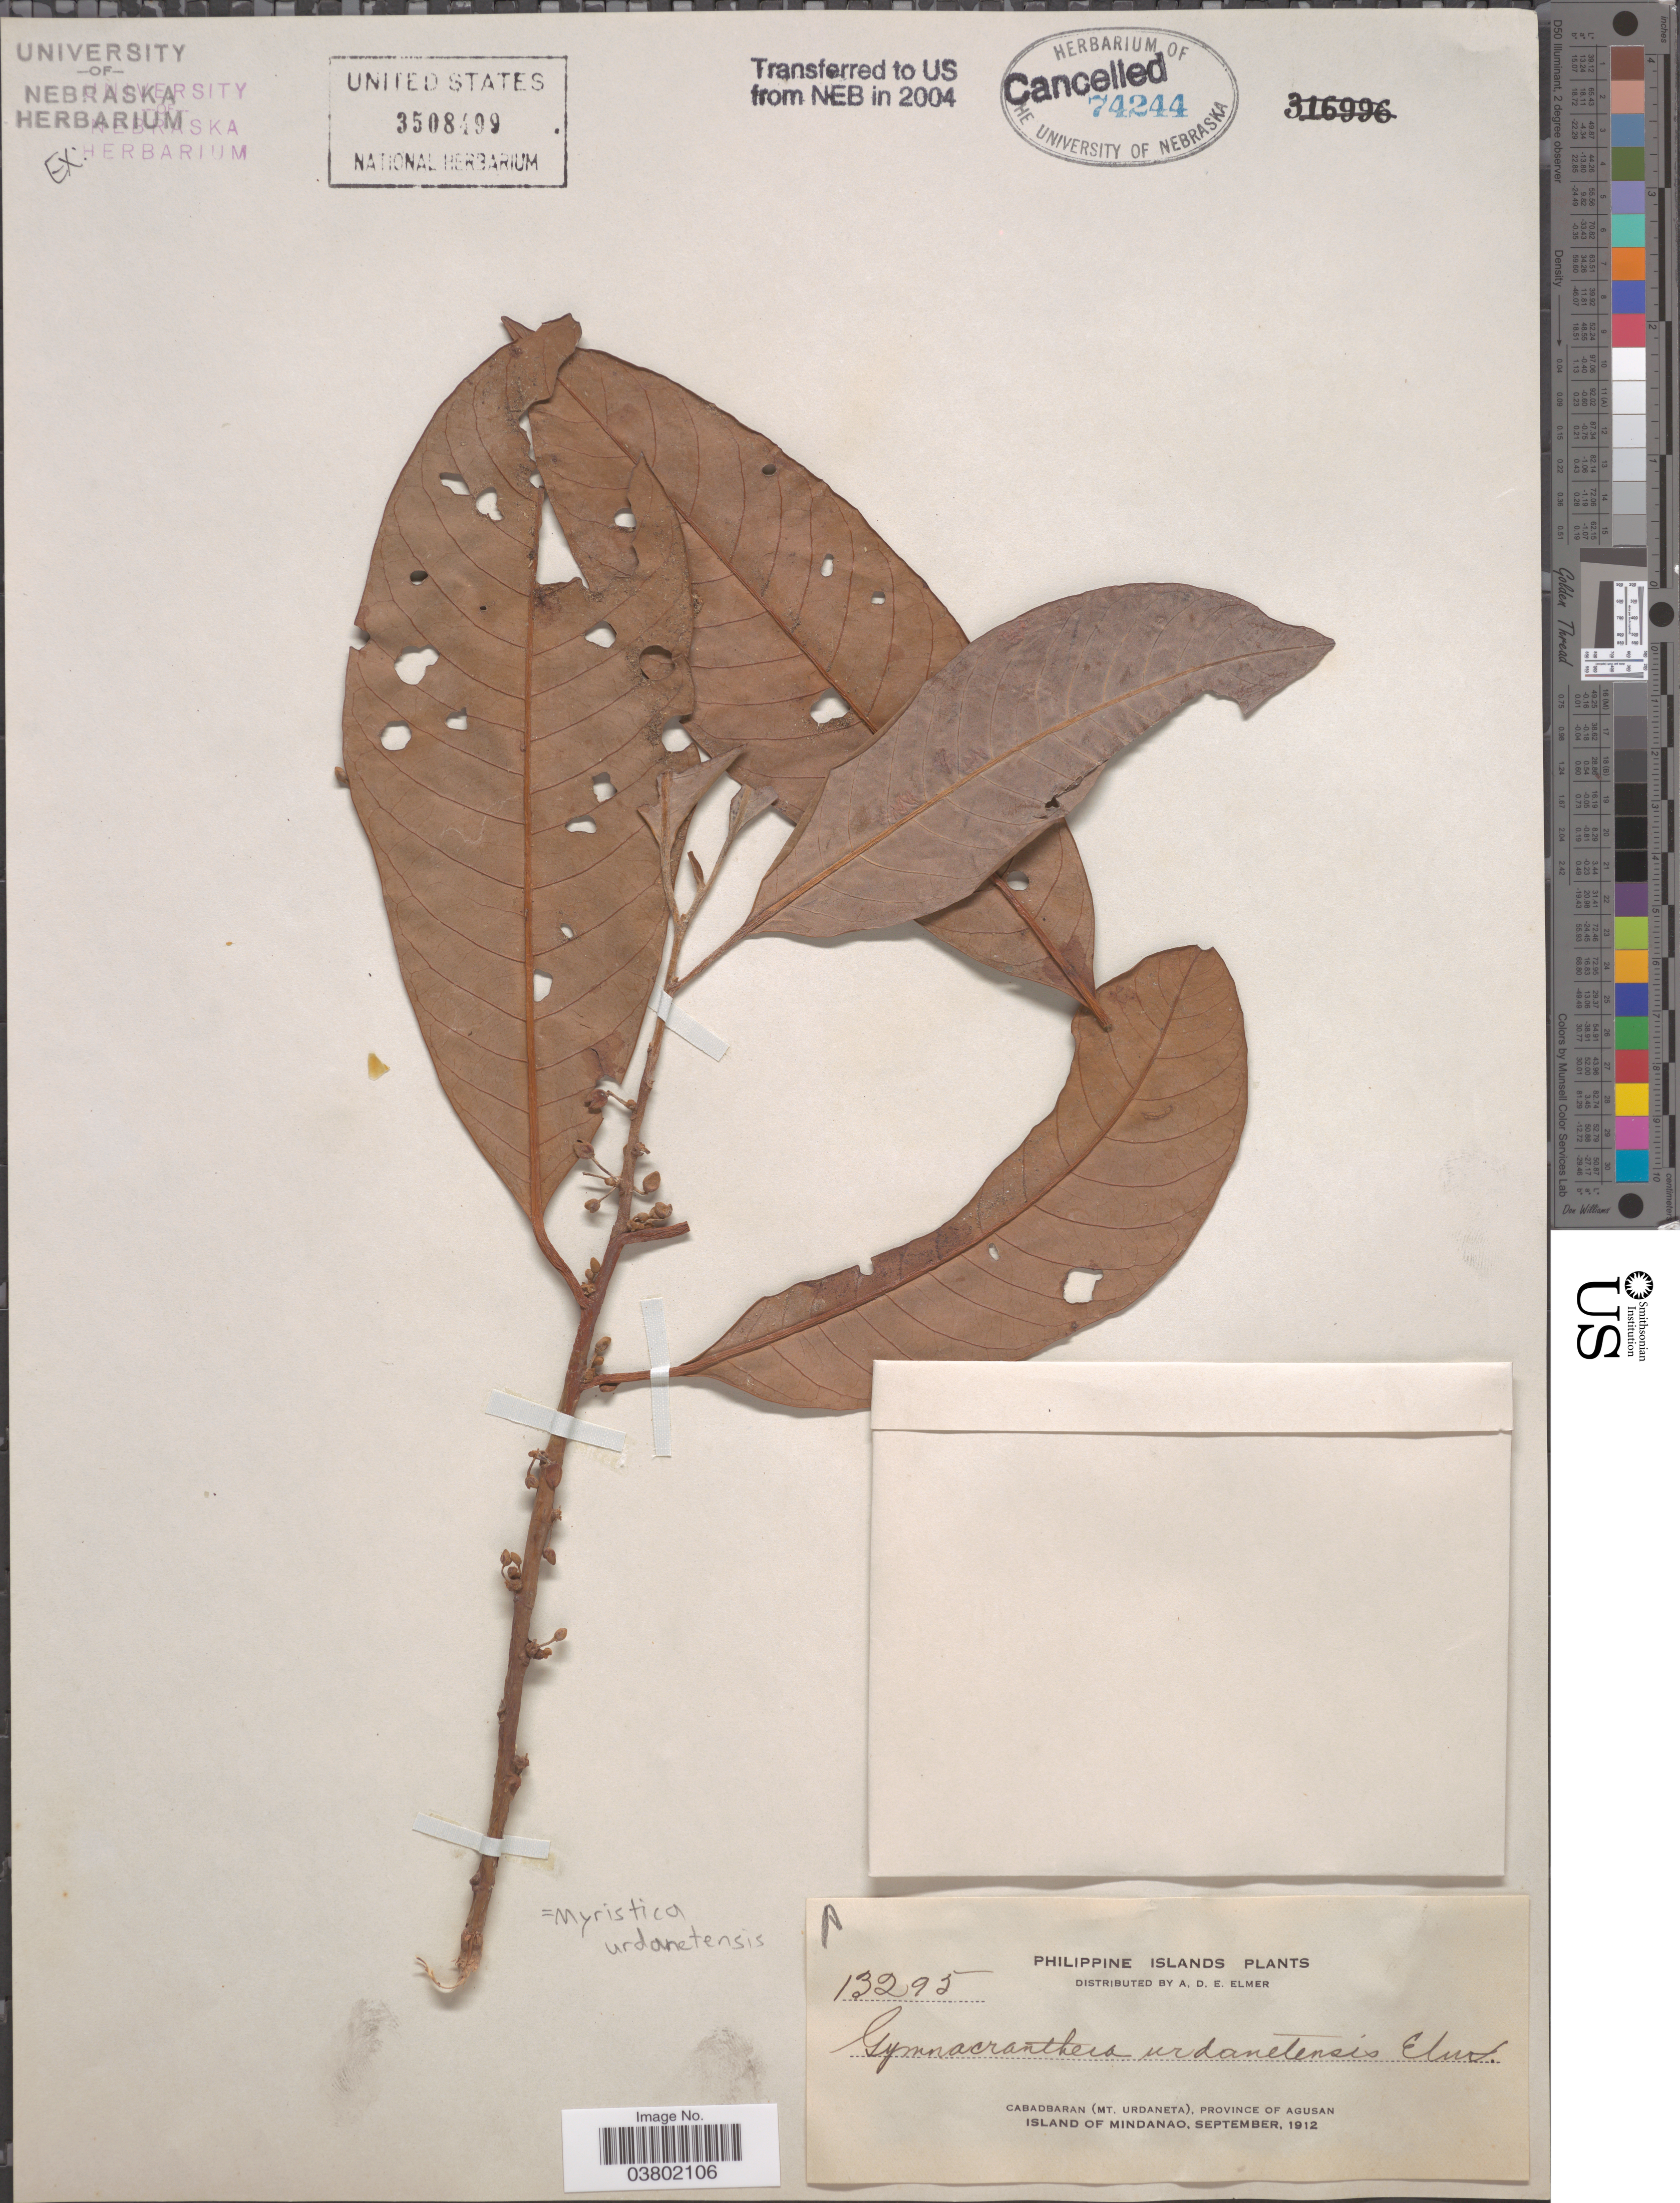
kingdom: Plantae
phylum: Tracheophyta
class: Magnoliopsida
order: Magnoliales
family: Myristicaceae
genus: Myristica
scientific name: Myristica urdanetensis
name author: Merr.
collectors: A. D. E. Elmer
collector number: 13295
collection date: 1912-09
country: Philippines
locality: Philippine Islands. Cabadbaran (Mt. Urdaneta), Province of Agusan, Island of Mindanao.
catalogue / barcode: US 3508499